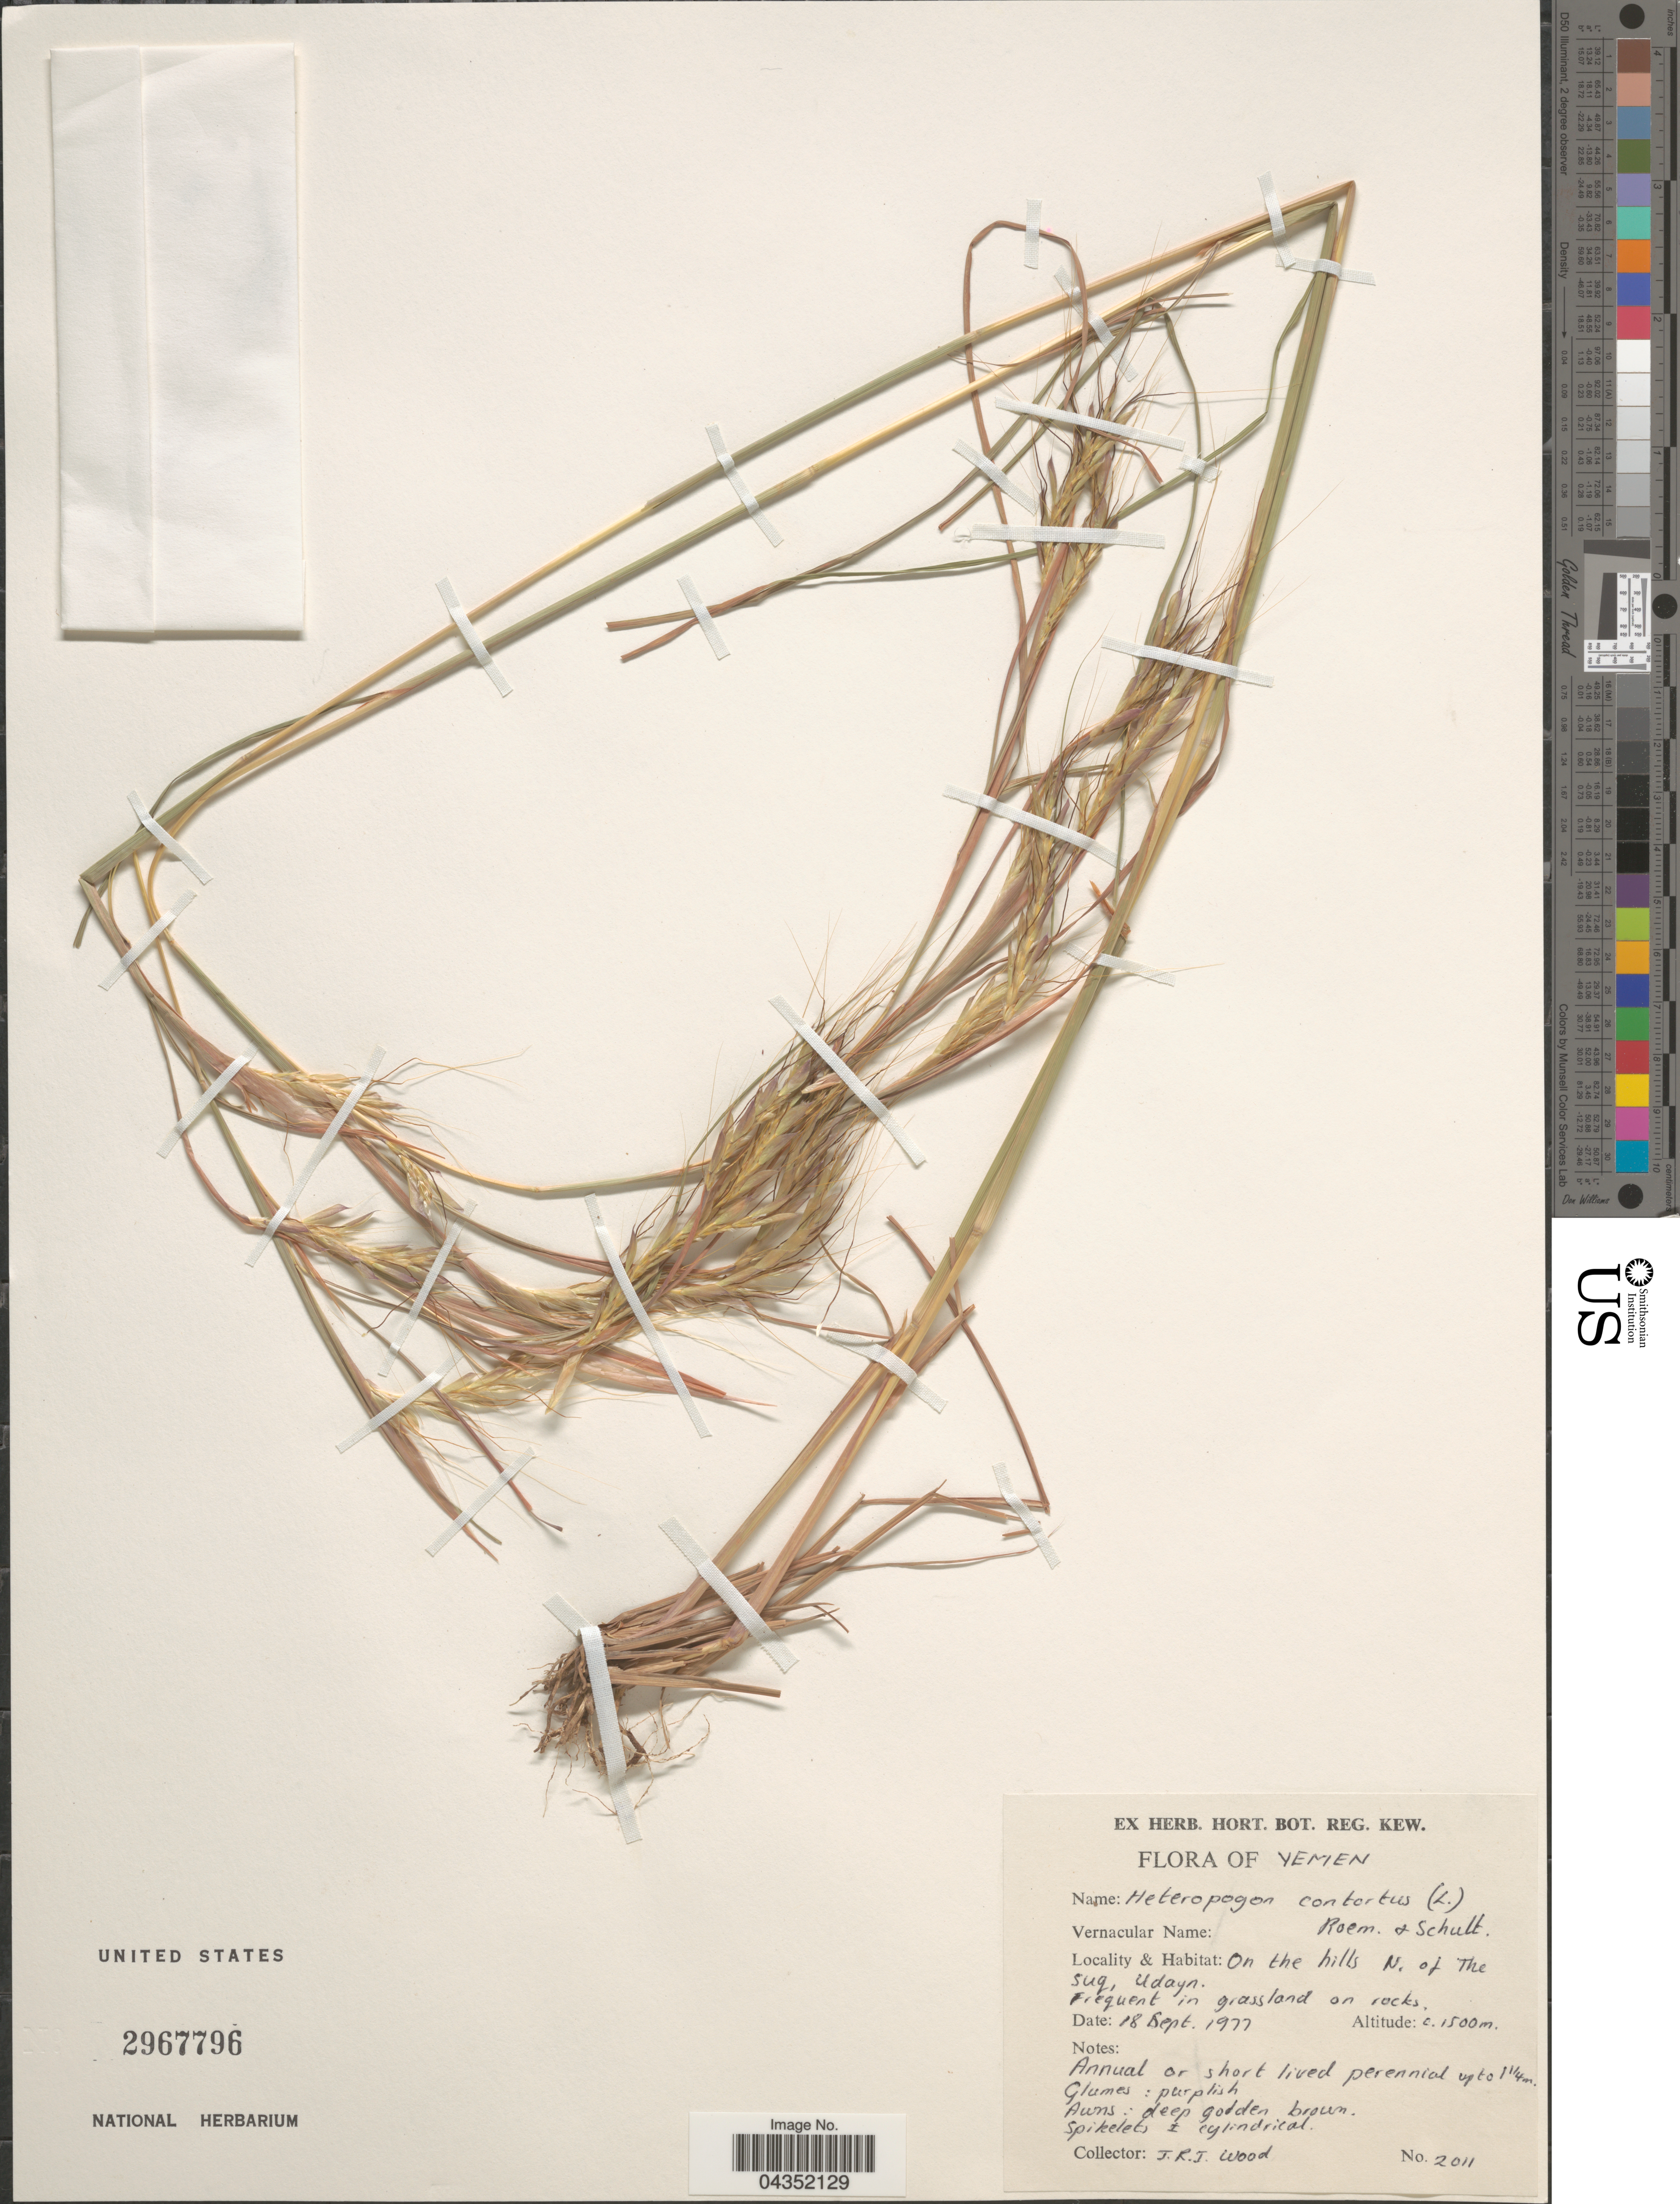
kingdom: Plantae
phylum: Tracheophyta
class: Liliopsida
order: Poales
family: Poaceae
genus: Heteropogon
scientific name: Heteropogon contortus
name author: (L.) P. Beauv. ex Roem. & Schult.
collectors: J. R. I. Wood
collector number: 2011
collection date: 1977-09-18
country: Yemen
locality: On the hills N. of The Suq, Udayn.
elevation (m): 1500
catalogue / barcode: US 2967796